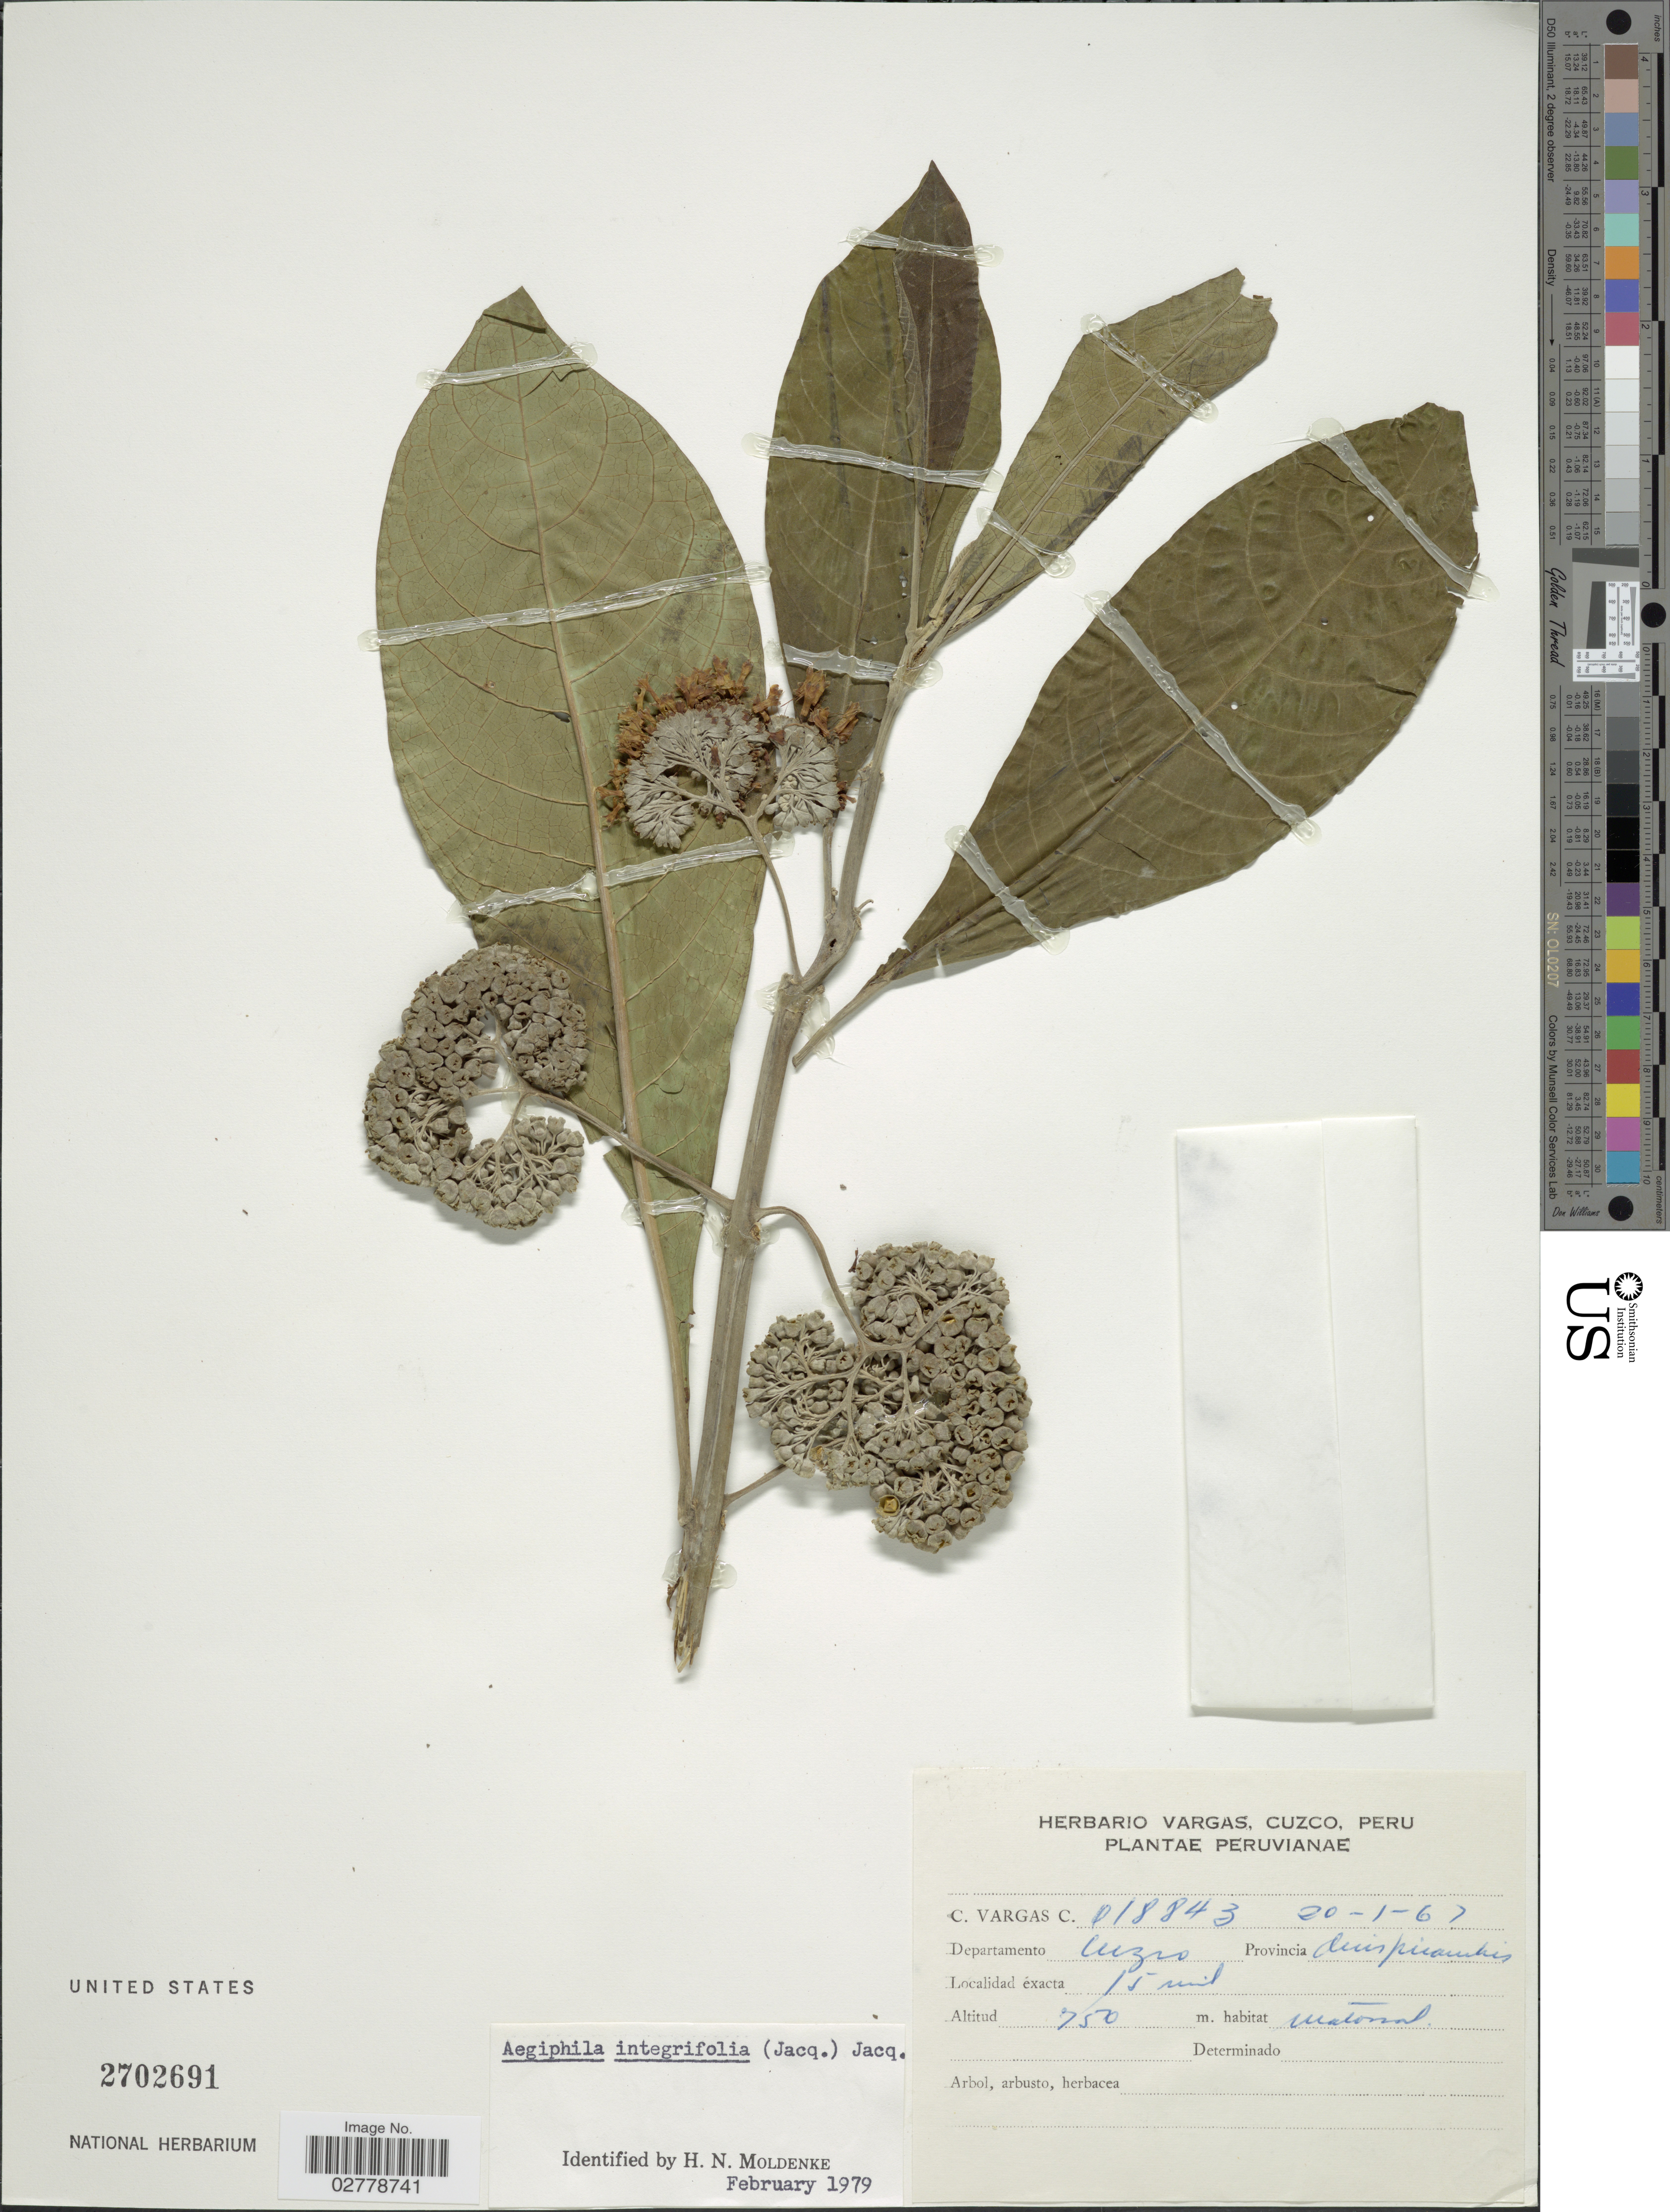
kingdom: Plantae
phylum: Tracheophyta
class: Magnoliopsida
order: Lamiales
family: Lamiaceae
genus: Aegiphila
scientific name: Aegiphila integrifolia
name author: (Jacq.) B.D. Jacks.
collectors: C. Vargas Calderón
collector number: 018843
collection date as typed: Transcribed d/m/y: 20/1/67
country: Peru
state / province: Cusco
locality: Departamento Cuzco, Provincia Quispicanchi.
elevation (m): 750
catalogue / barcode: US 2702691